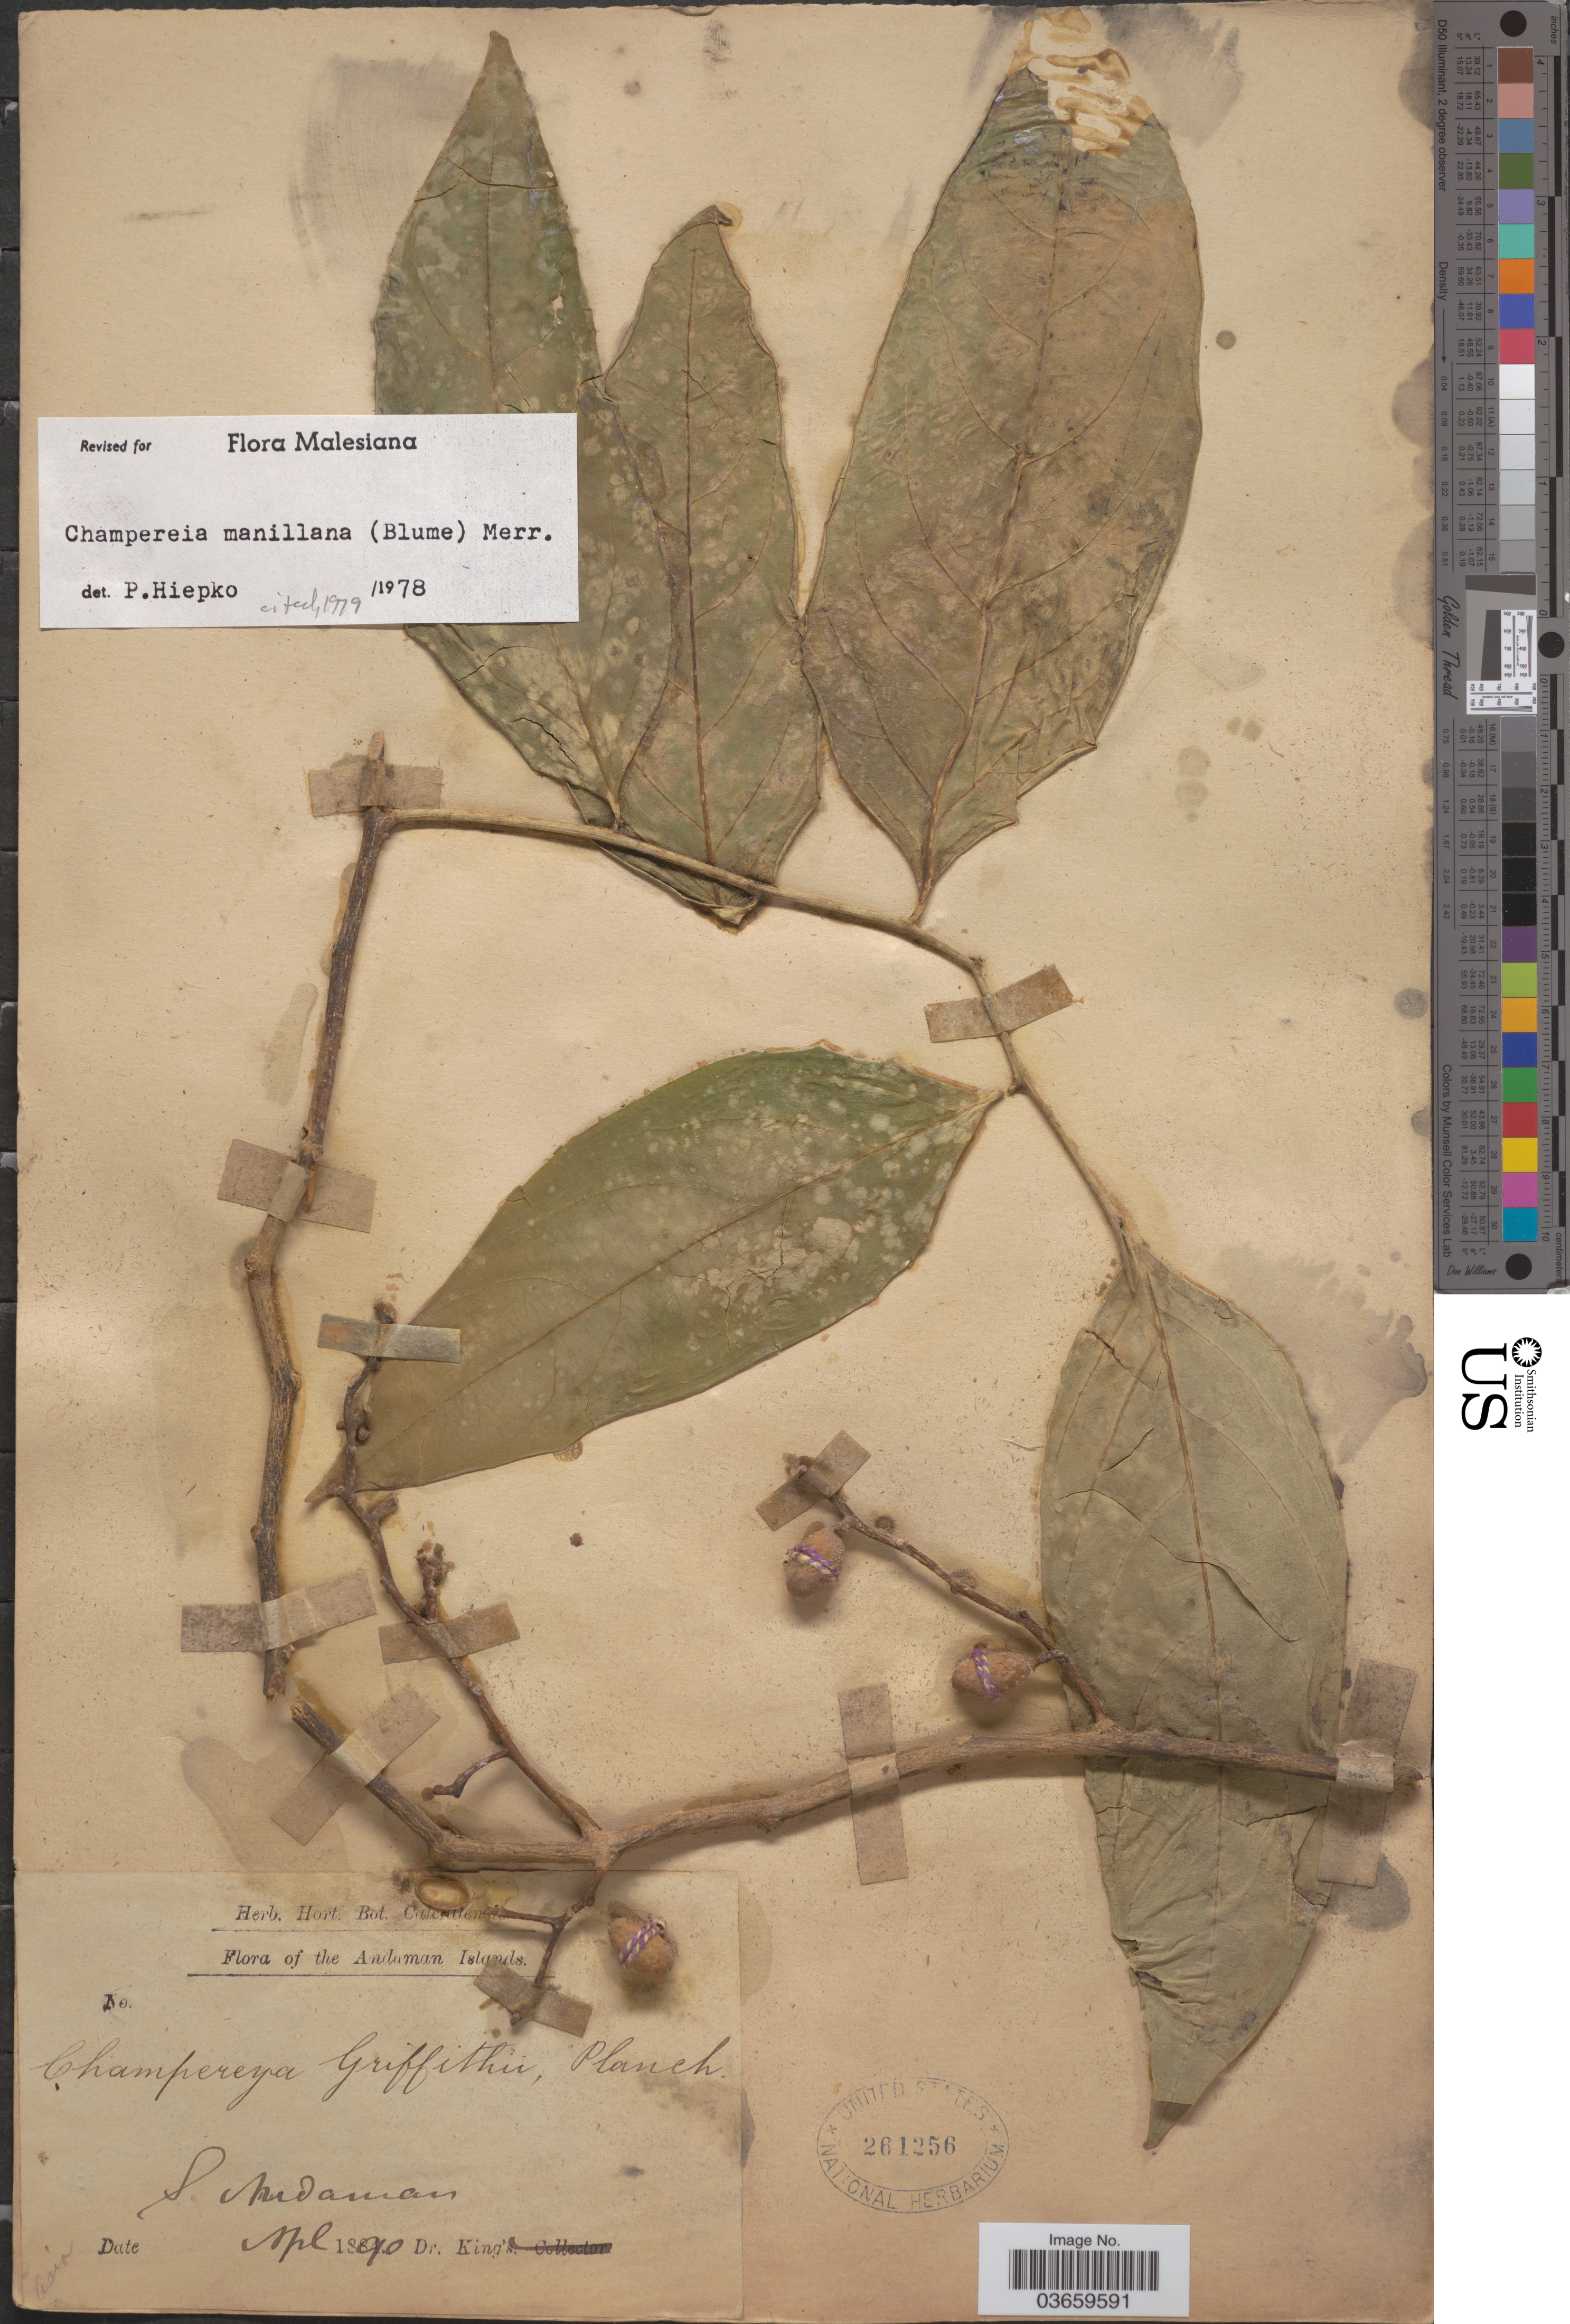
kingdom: Plantae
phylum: Tracheophyta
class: Magnoliopsida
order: Santalales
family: Opiliaceae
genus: Champereia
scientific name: Champereia manillana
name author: (Blume) Merr.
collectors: G. King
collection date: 1890-04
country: India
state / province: Andaman and Nicobar Islands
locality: S. Andaman. Andaman Islands.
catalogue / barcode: US 261256